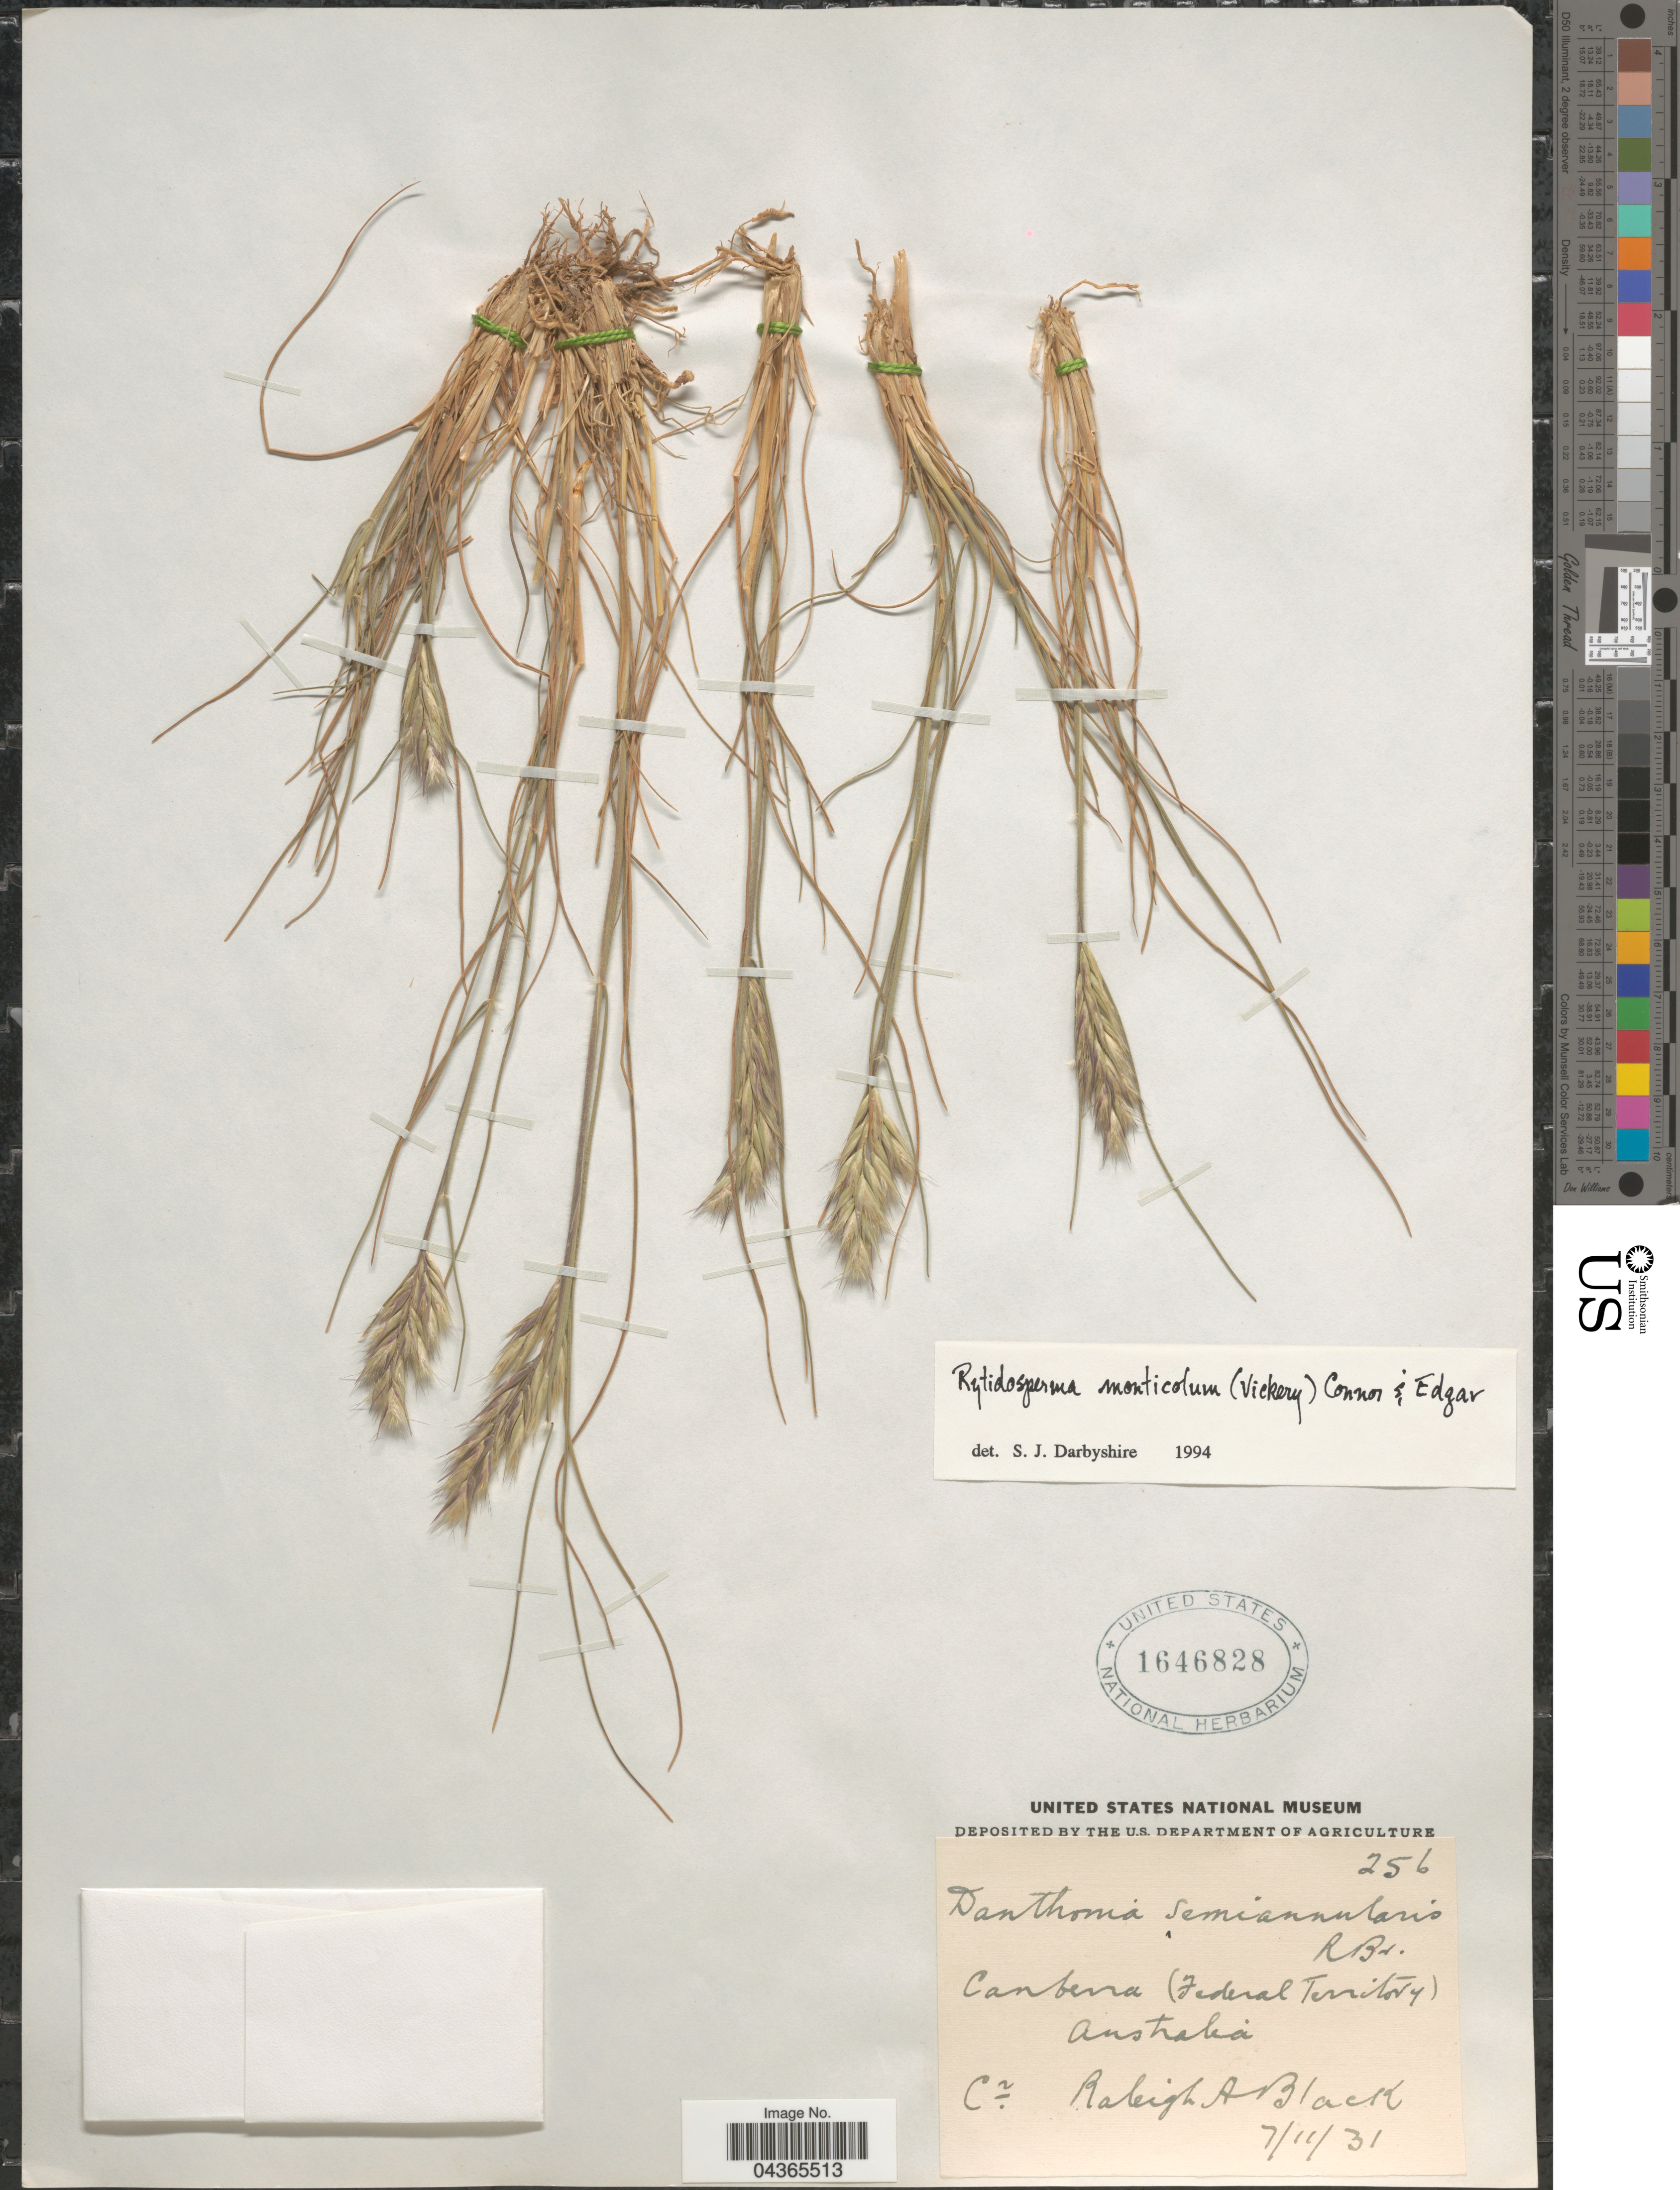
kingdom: Plantae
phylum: Tracheophyta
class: Liliopsida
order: Poales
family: Poaceae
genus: Rytidosperma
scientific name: Rytidosperma monticola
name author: (Vickery) Connor & Edgar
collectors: R. A. Black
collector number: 256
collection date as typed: Transcribed d/m/y: 7/11/31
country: Australia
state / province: Australian Capital Territory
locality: Canberra (Federal Territory).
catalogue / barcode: US 1646828